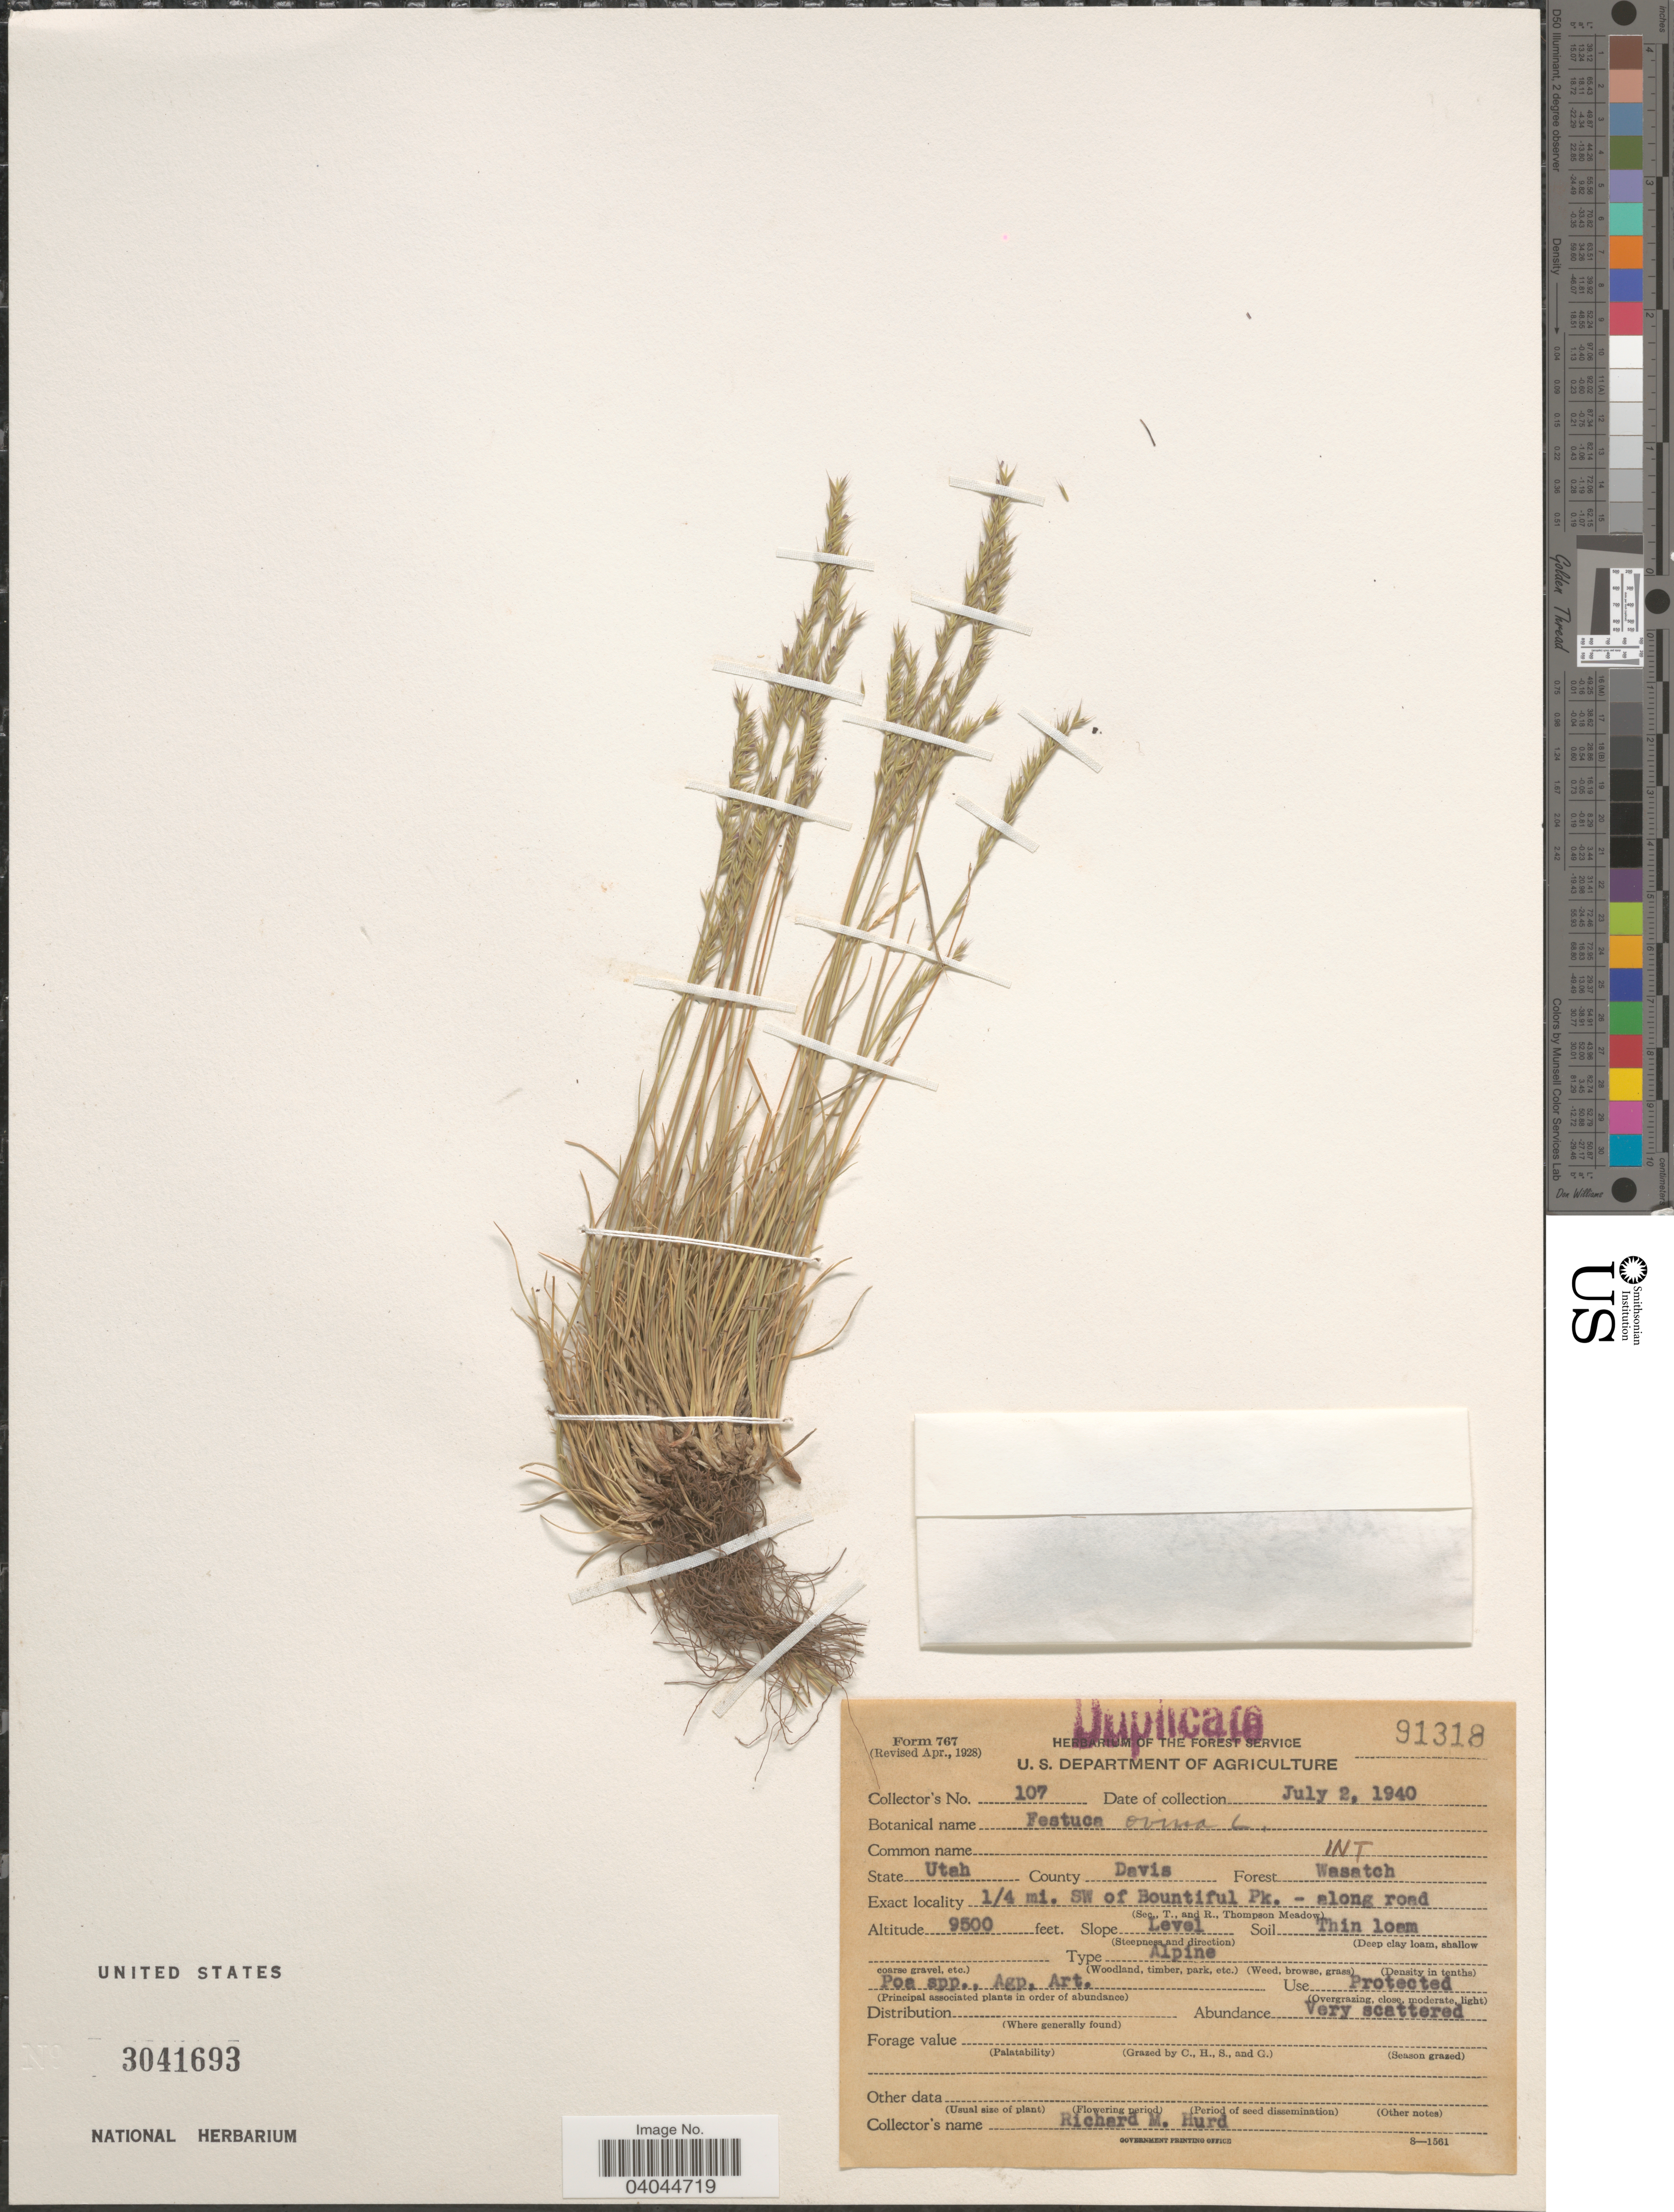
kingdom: Plantae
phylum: Tracheophyta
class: Liliopsida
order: Poales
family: Poaceae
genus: Festuca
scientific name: Festuca ovina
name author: L.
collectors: R. Hurd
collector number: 107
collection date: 1940-07-02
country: United States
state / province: Utah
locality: County Davis. Forest Wasatch. 1/4 mi. SW of Bountiful Pk. - along road.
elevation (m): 2896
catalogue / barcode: US 3041693